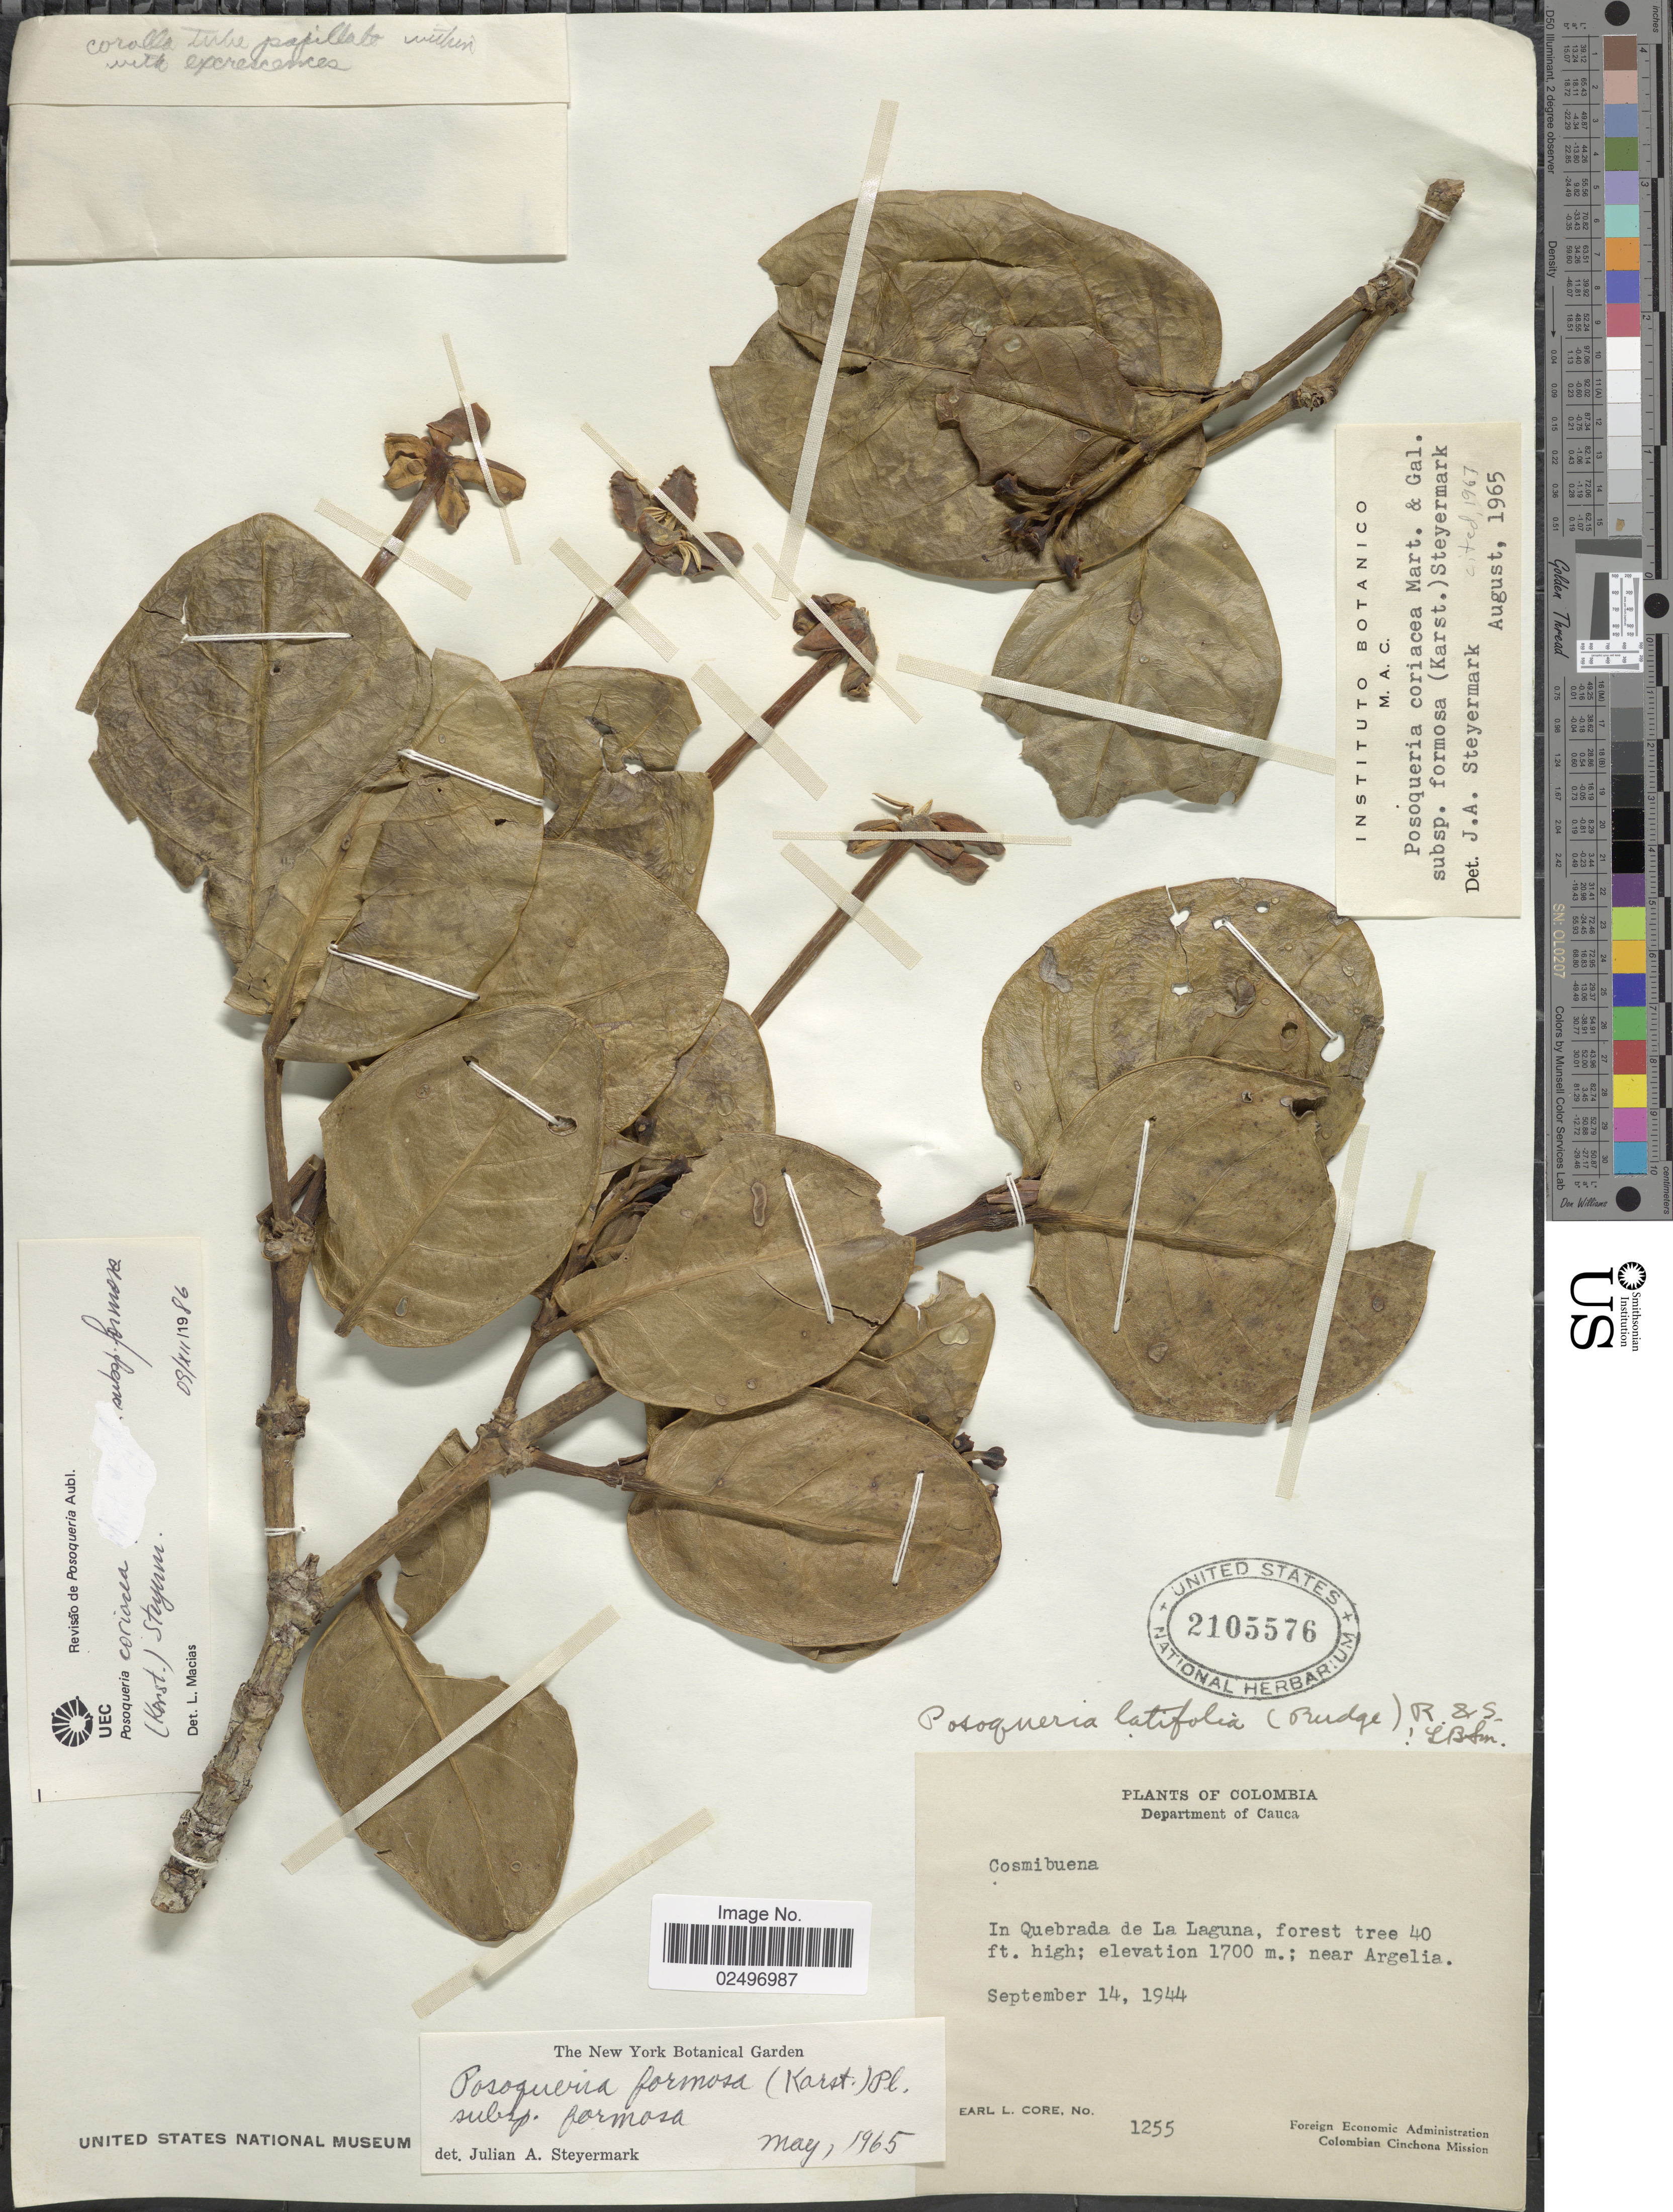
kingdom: Plantae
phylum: Tracheophyta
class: Magnoliopsida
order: Gentianales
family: Rubiaceae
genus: Posoqueria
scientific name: Posoqueria coriacea subsp. formosa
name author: M. Martens & Galeotti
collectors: E. L. Core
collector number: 1255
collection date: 1944-09-14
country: Colombia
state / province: Cauca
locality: In Quebrada de La Laguna, near Argelia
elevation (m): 1700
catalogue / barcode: US 2105576